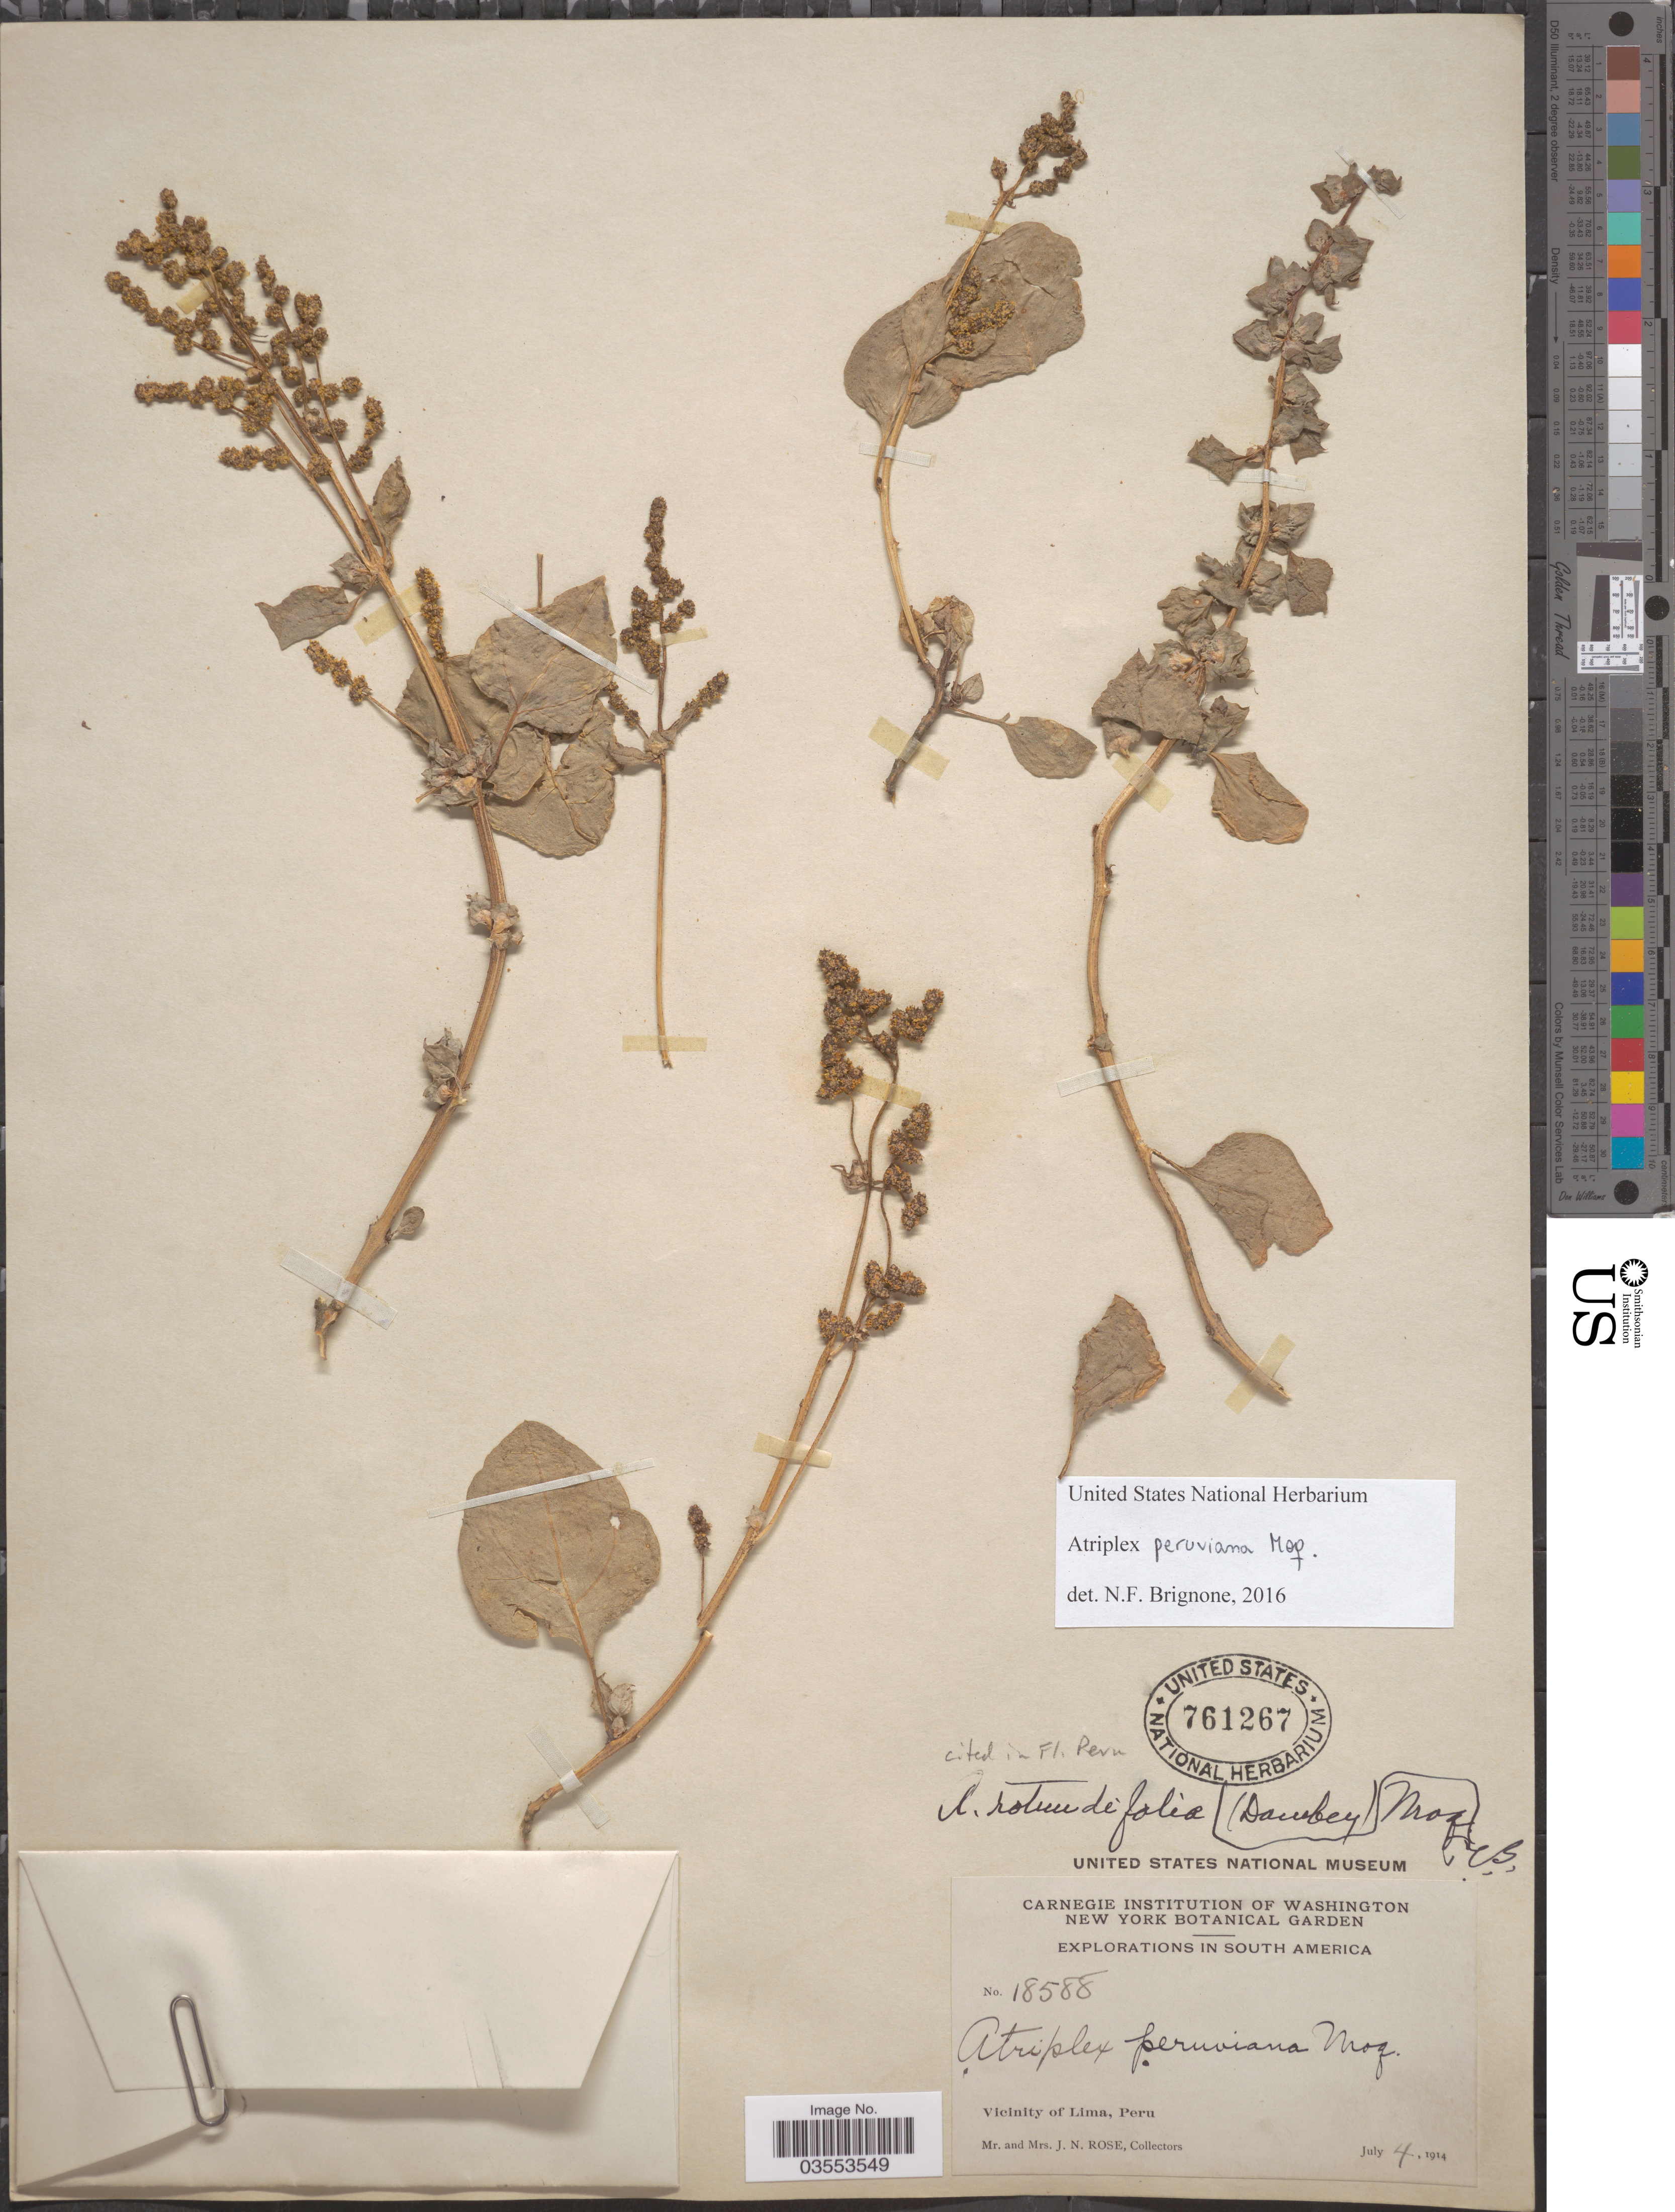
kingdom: Plantae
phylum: Tracheophyta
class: Magnoliopsida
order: Caryophyllales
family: Amaranthaceae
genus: Atriplex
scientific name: Atriplex peruviana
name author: Moq.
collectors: J. N. Rose & L. B. Rose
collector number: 18588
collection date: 1914-07-04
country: Peru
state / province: Lima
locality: Vicinity of Lima.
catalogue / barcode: US 761267